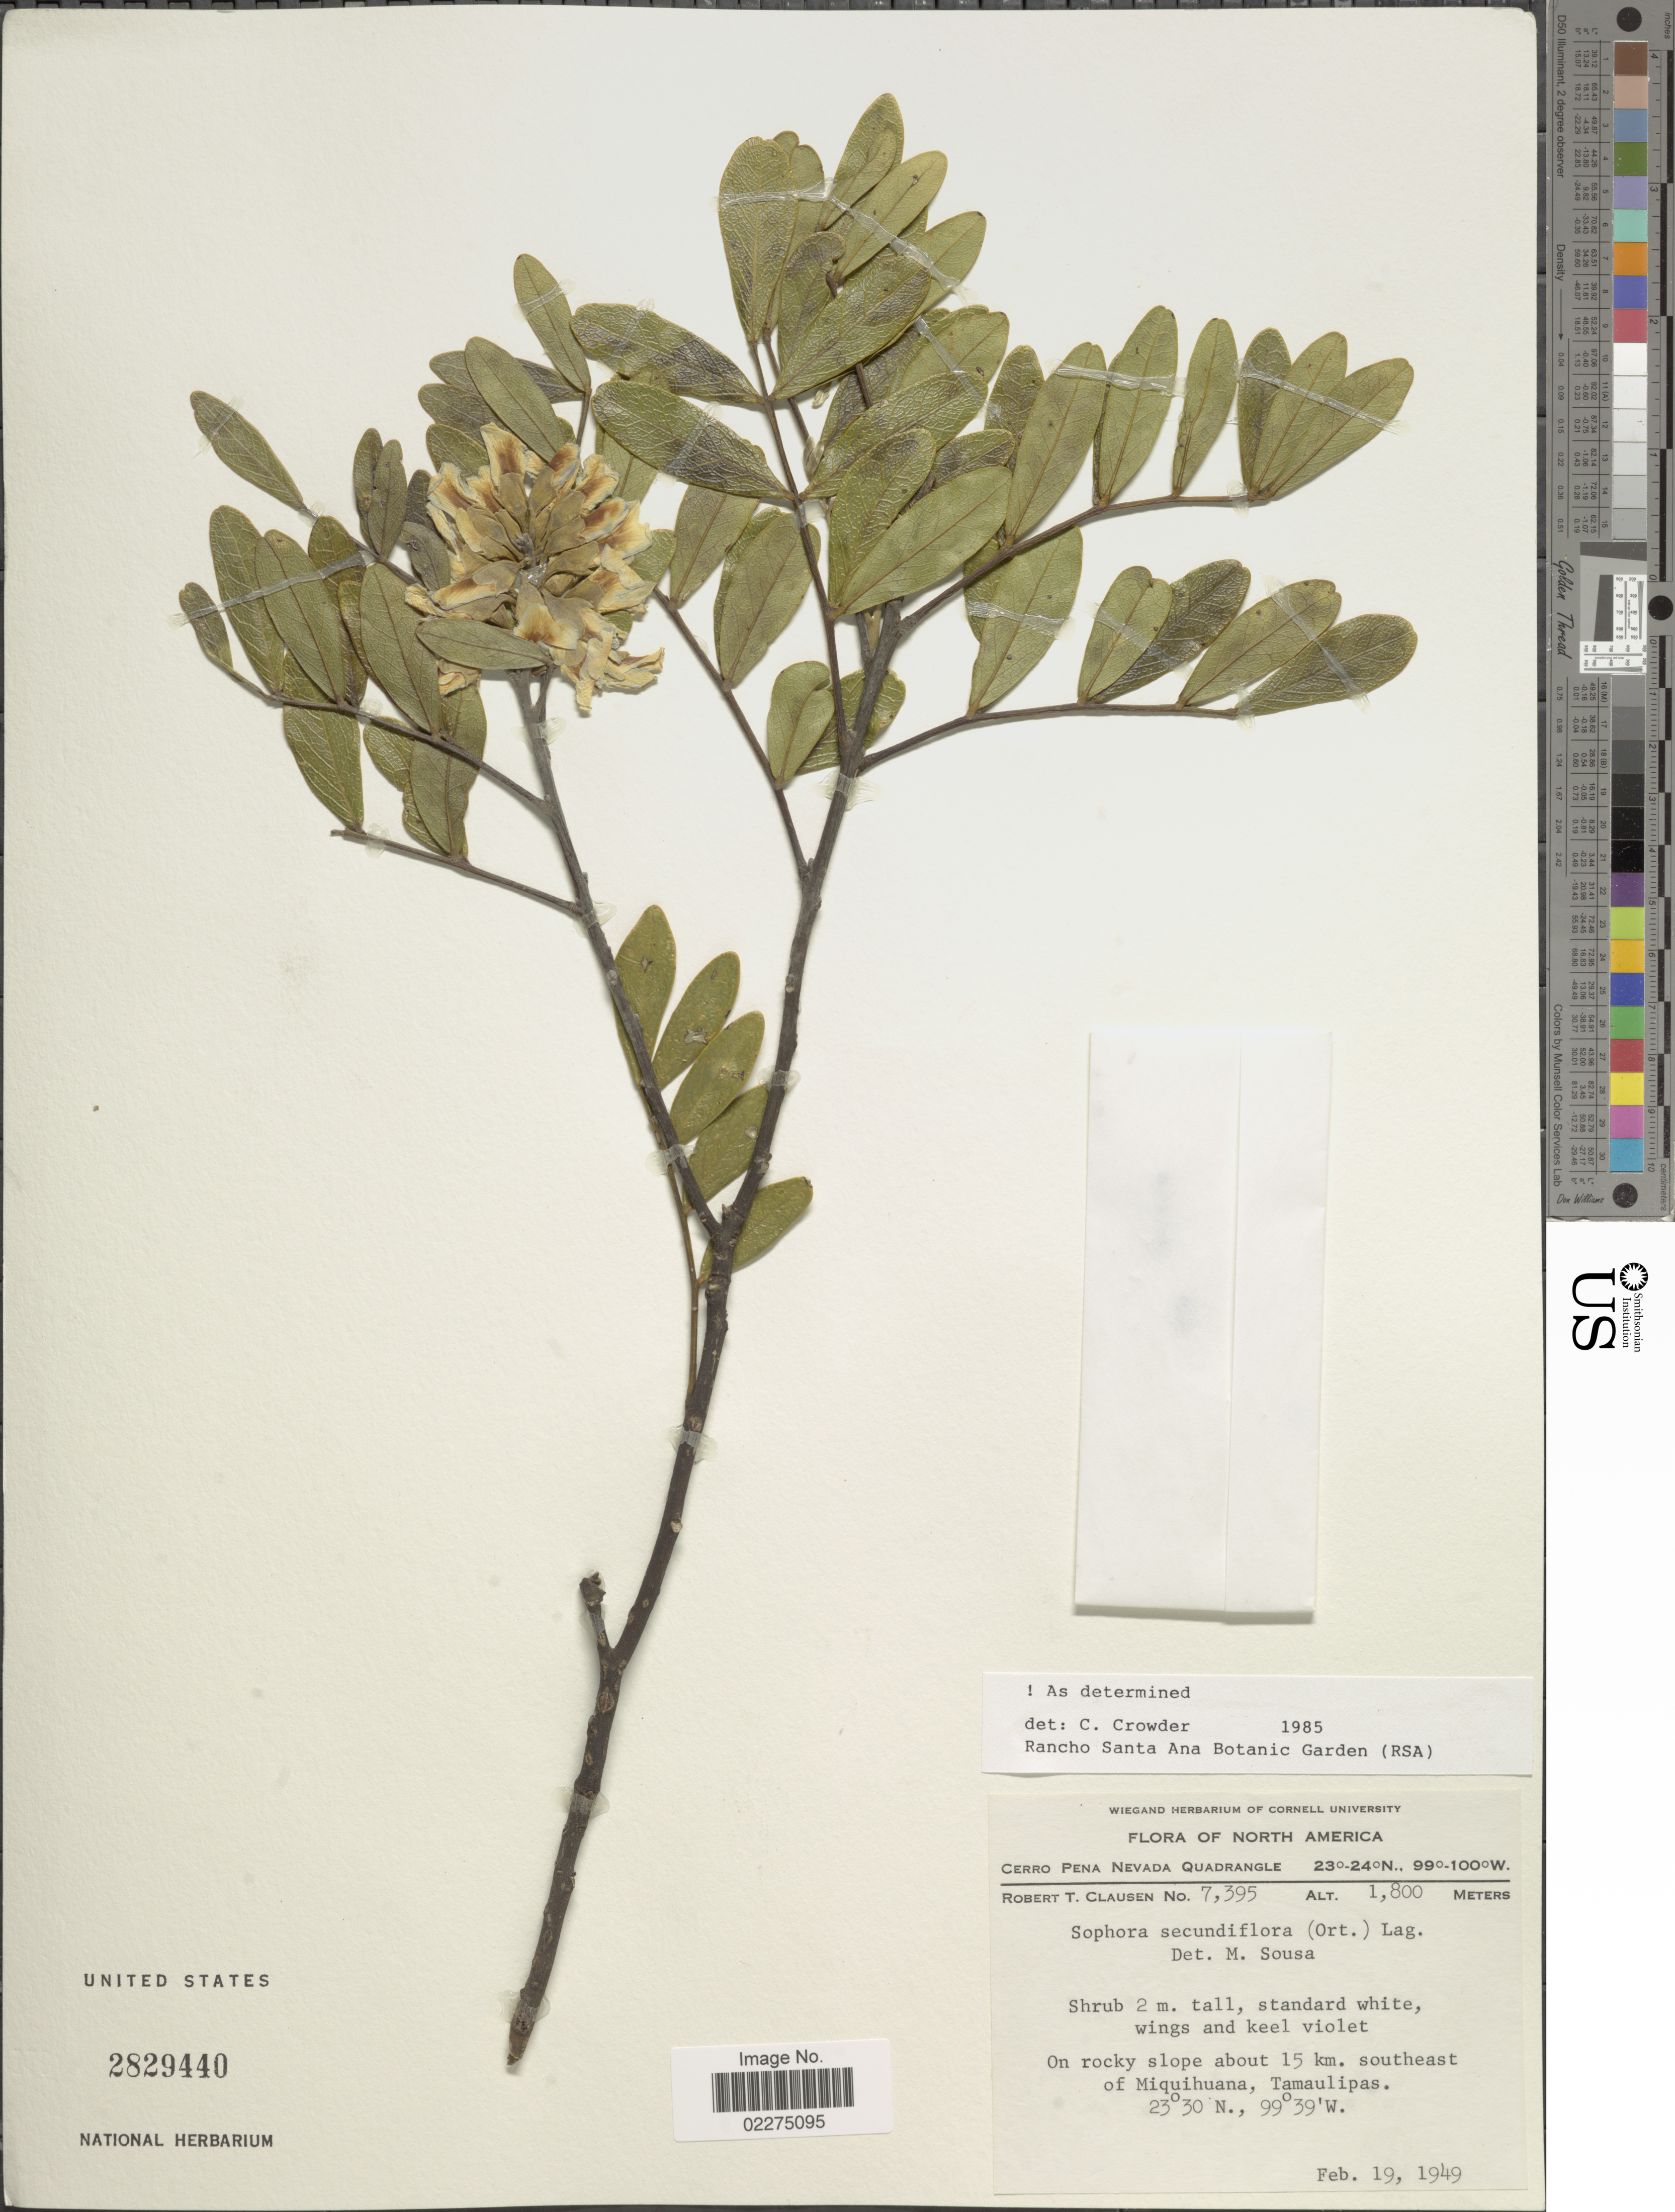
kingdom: Plantae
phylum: Tracheophyta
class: Magnoliopsida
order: Fabales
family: Fabaceae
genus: Dermatophyllum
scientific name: Dermatophyllum secundiflorum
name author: (Ortega) Gandhi & Reveal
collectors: R. T. Clausen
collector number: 7395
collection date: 1949-02-19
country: Mexico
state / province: Tamaulipas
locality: Cerro Pena Nevada Quadrangle. about 15 km. southeast of Miquihuana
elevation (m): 1800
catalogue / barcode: US 2829440